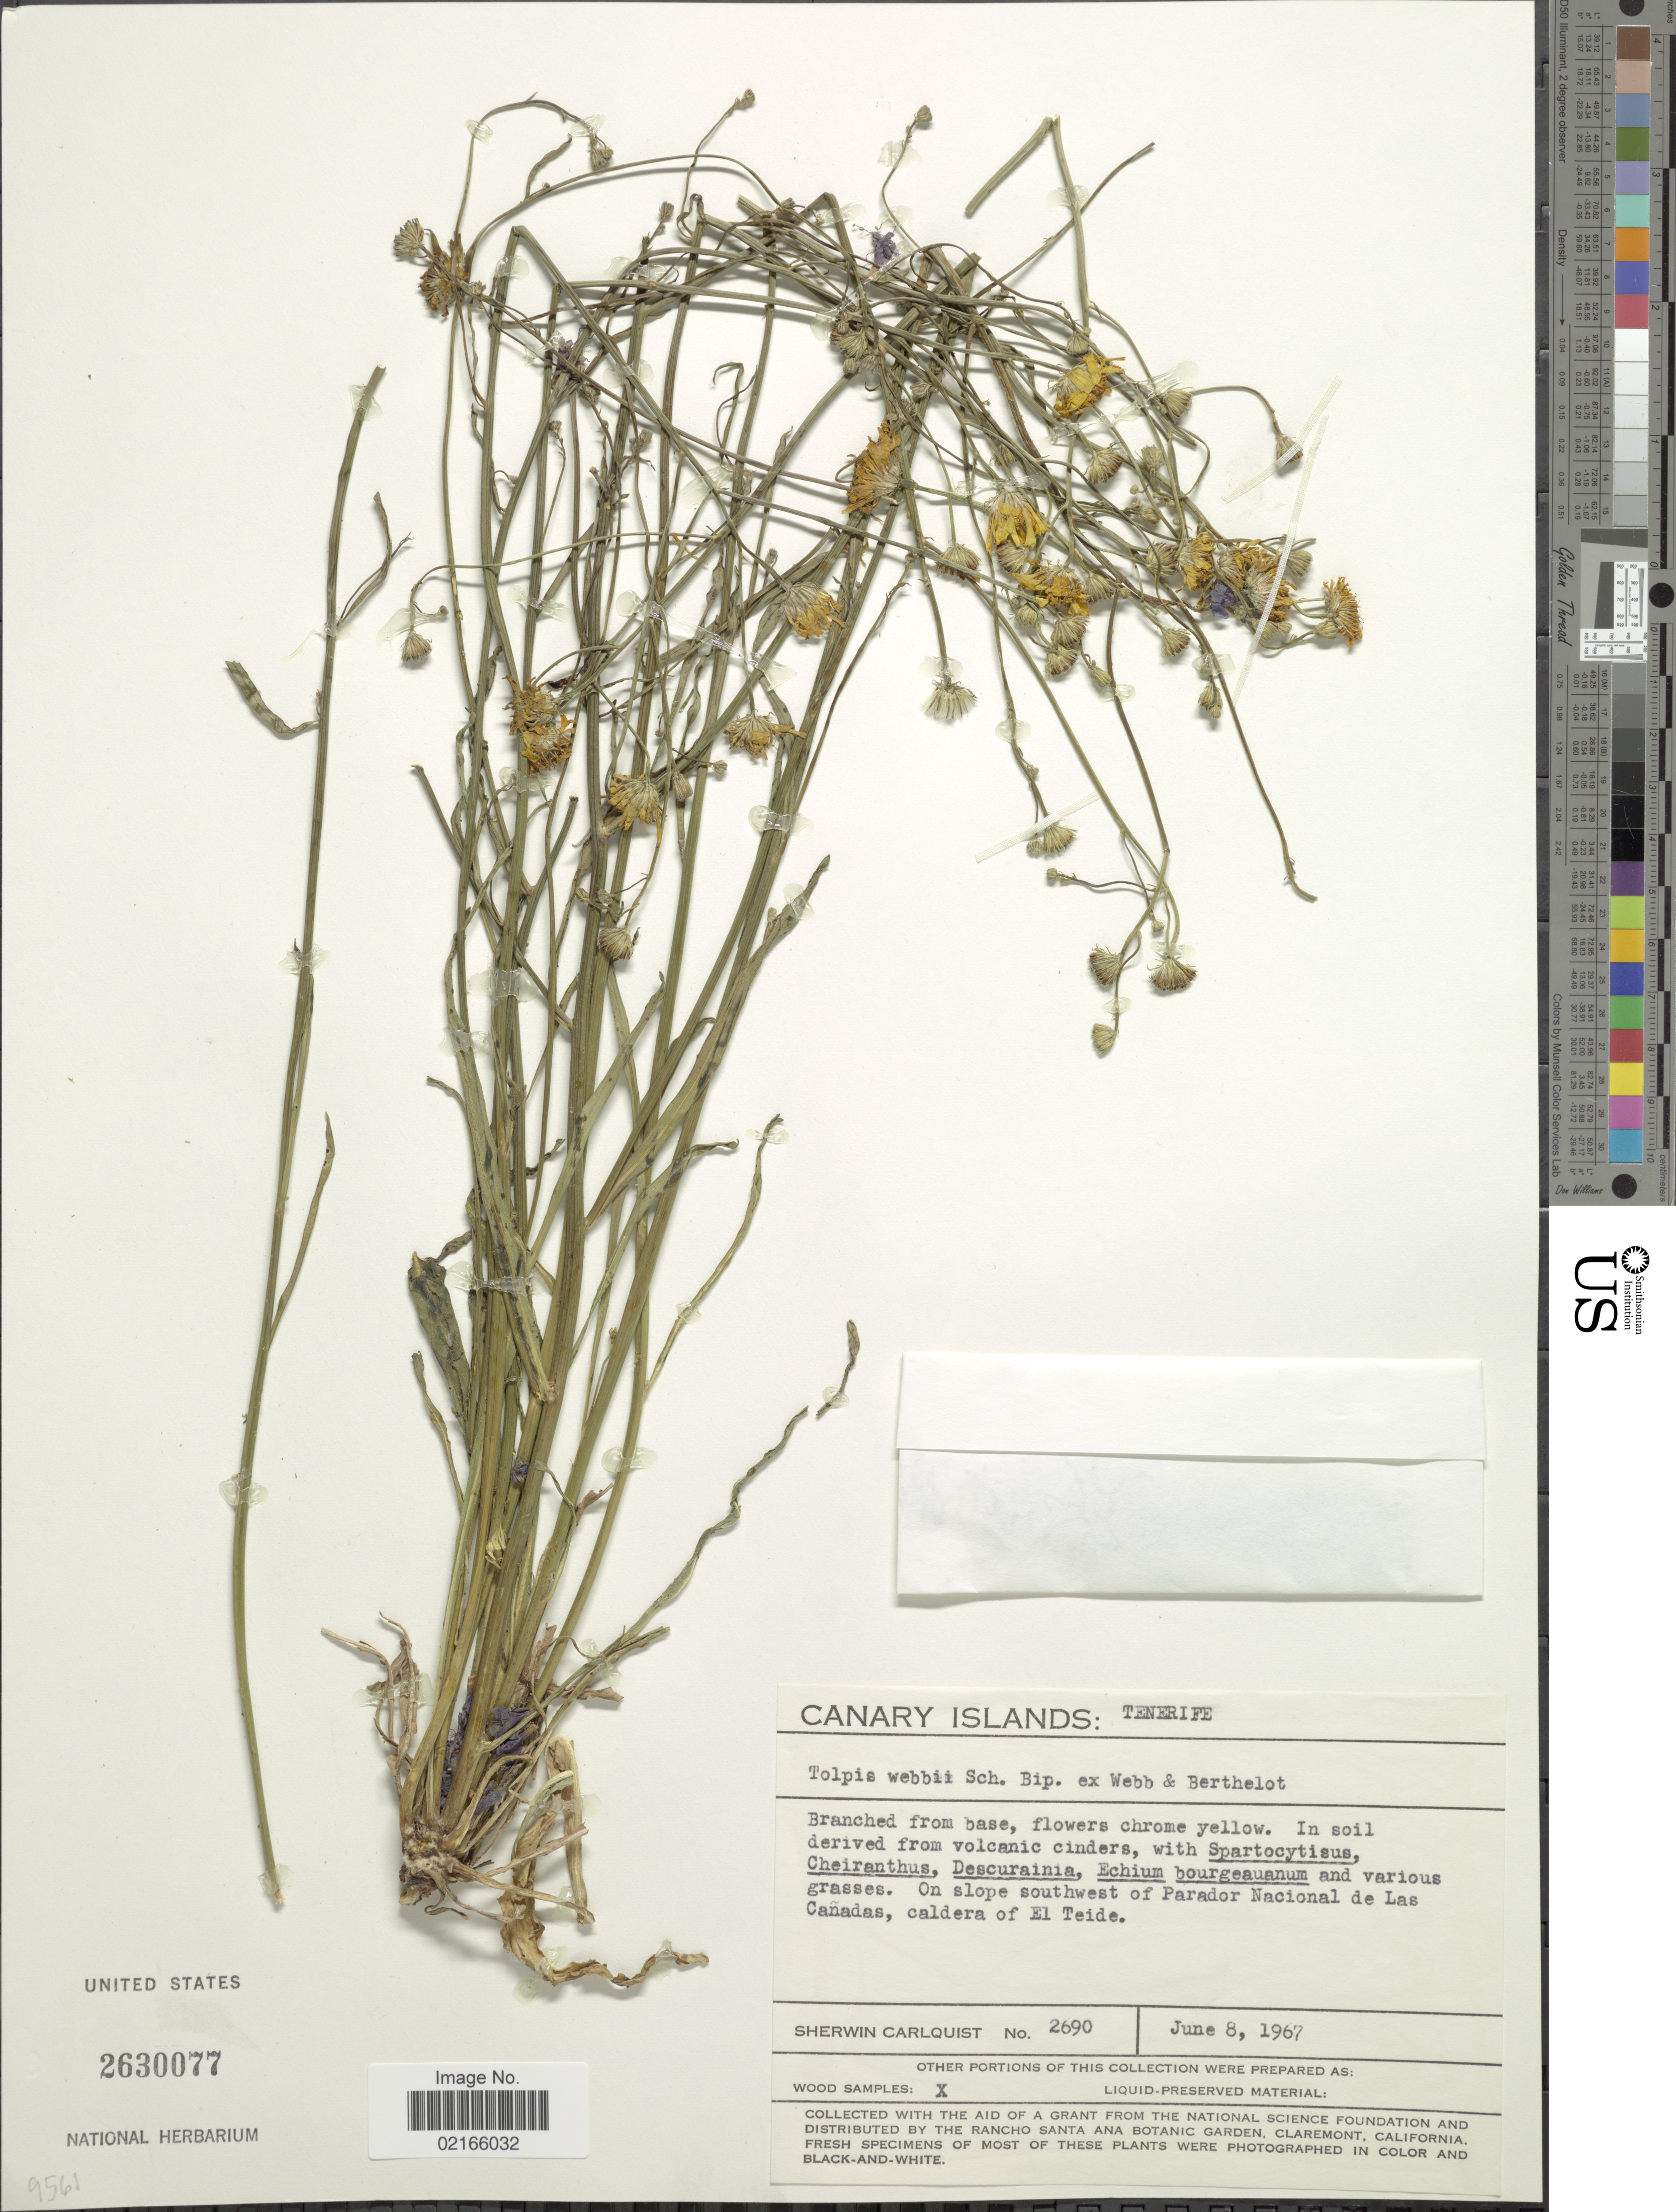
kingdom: Plantae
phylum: Tracheophyta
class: Magnoliopsida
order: Asterales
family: Asteraceae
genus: Tolpis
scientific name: Tolpis webbii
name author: Sch. Bip.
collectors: S. Carlquist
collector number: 2690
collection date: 1967-06-08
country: Spain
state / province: Canarias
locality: Canary Islands, on slope southwest of Parador Nacional de Las Cañadas, caldera of El Teide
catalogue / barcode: US 2630077